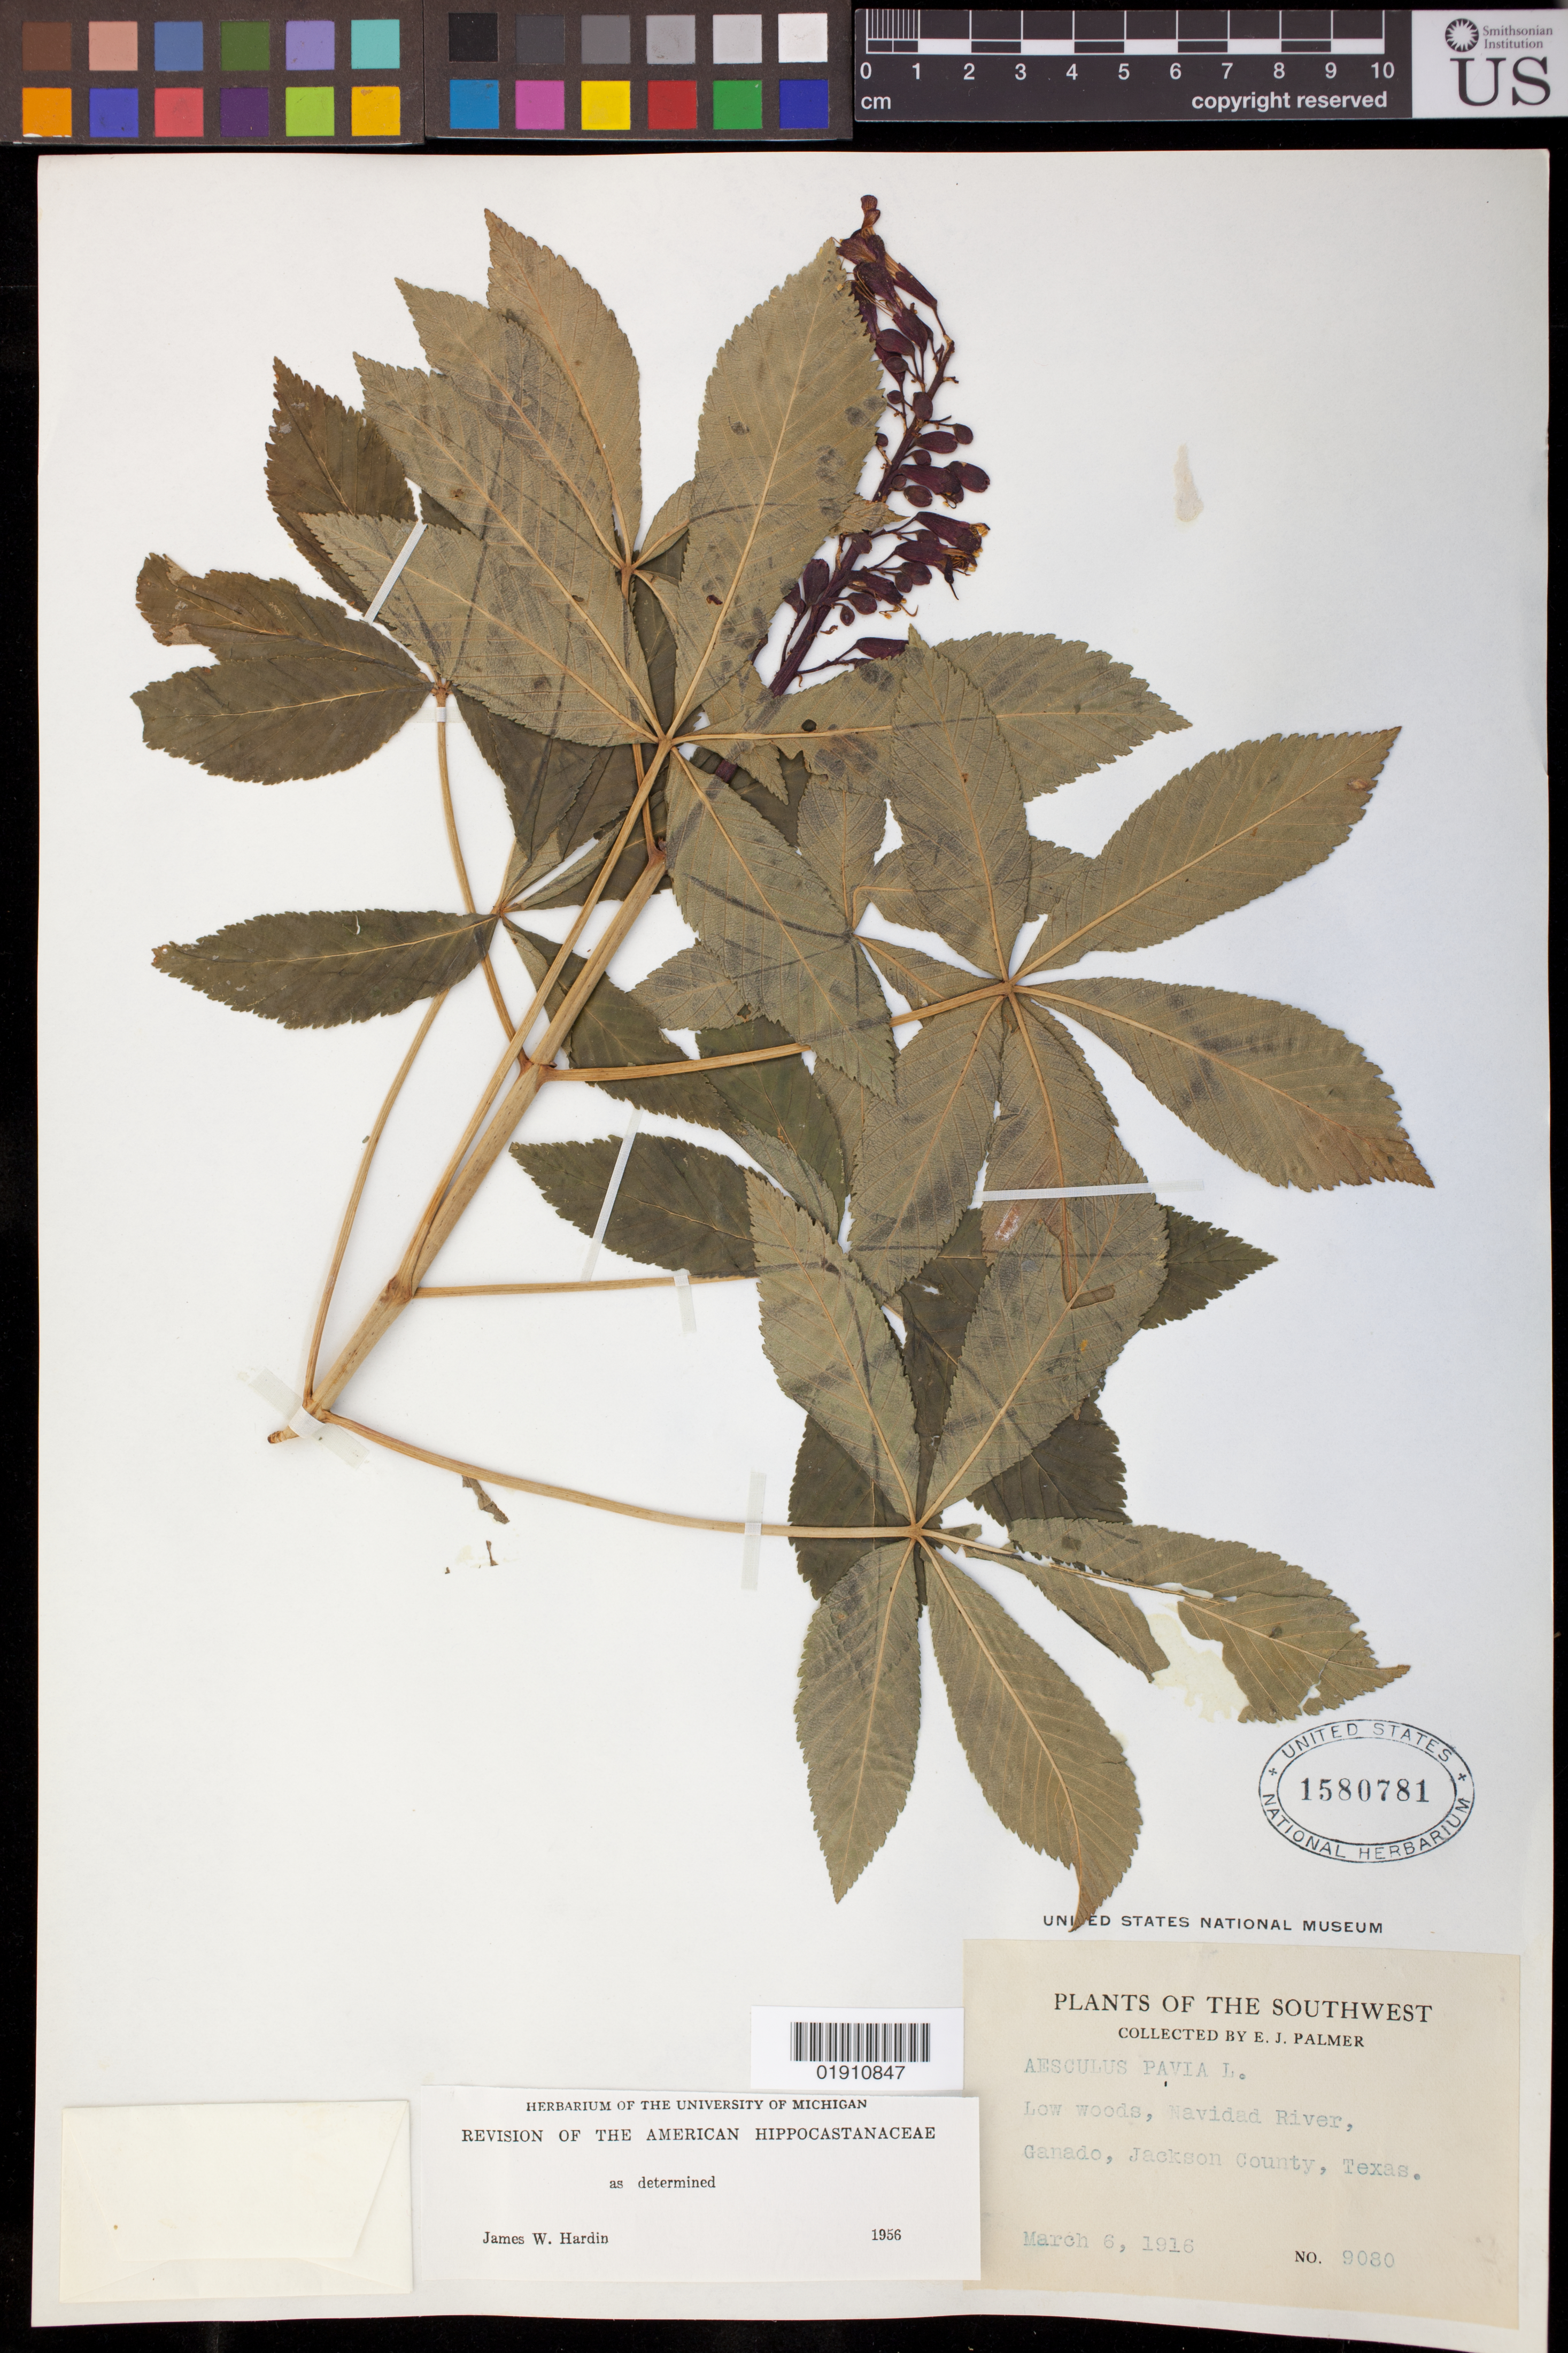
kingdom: Plantae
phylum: Tracheophyta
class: Magnoliopsida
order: Sapindales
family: Sapindaceae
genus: Aesculus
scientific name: Aesculus pavia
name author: L.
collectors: E. J. Palmer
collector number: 9080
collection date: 1916-03-06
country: United States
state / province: Texas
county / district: Jackson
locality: Navidad River, Ganado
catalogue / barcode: US 1580781